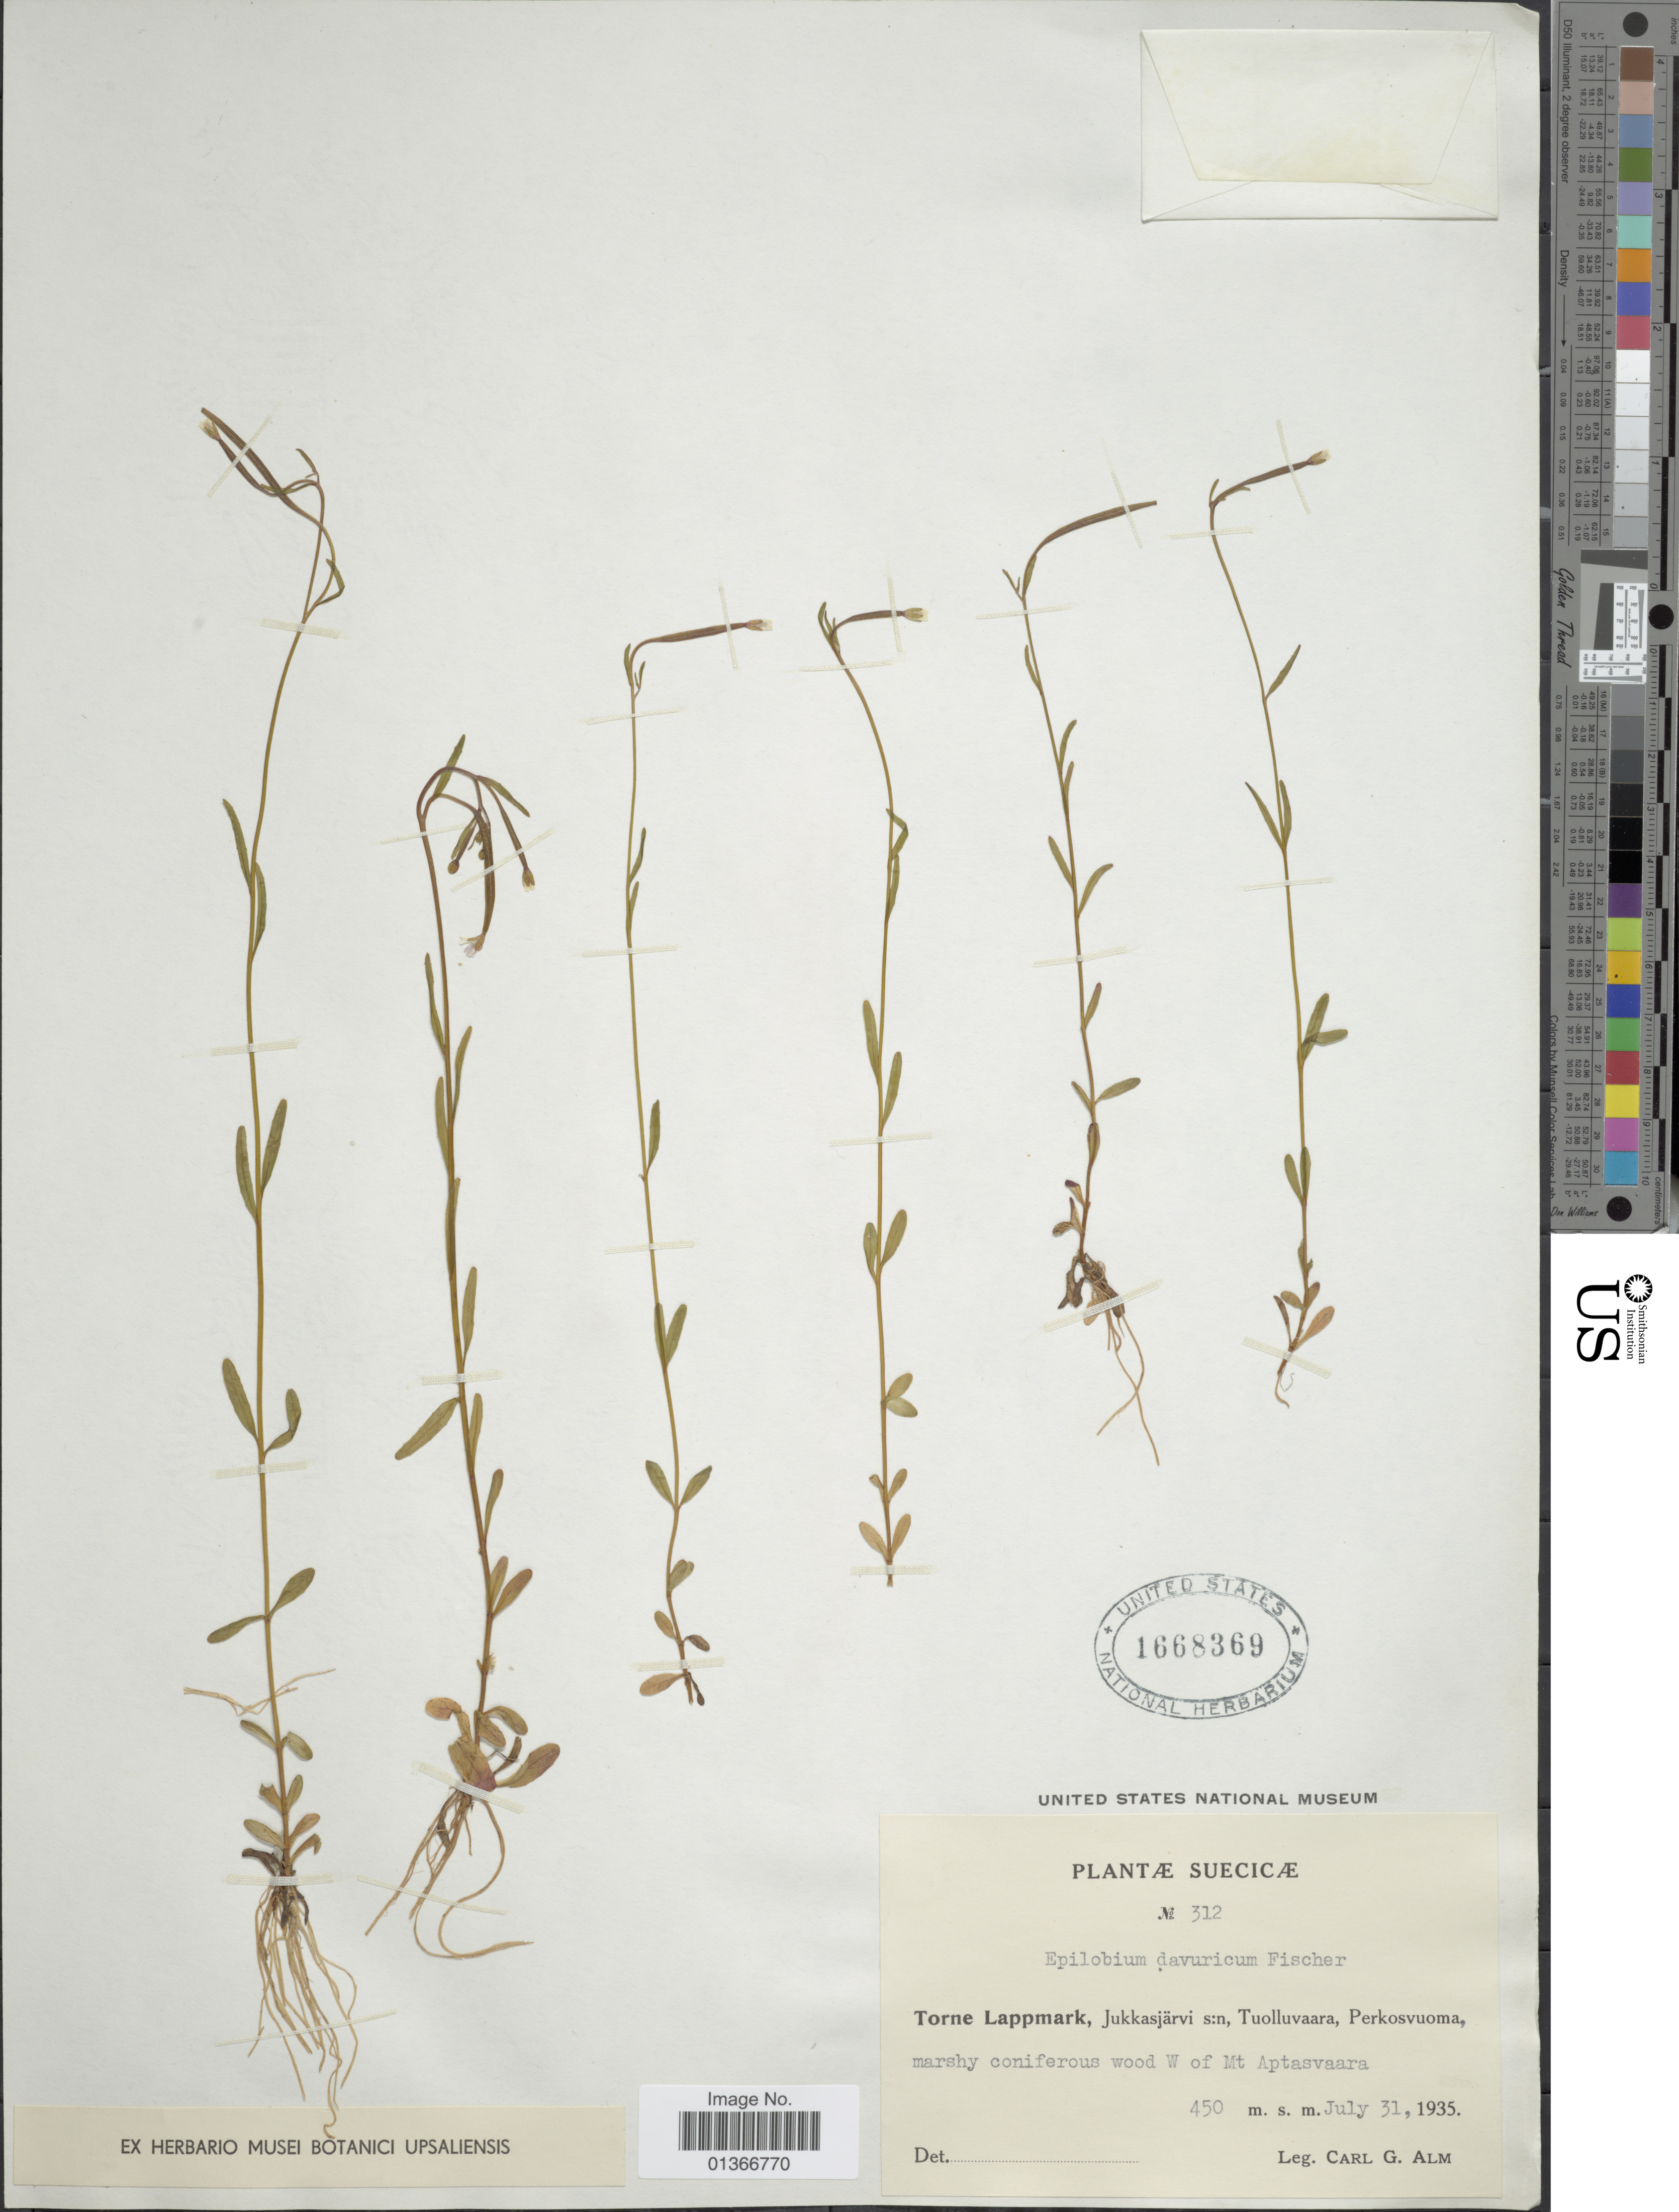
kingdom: Plantae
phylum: Tracheophyta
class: Magnoliopsida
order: Myrtales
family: Onagraceae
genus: Epilobium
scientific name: Epilobium davuricum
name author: Fisch. ex Hornem.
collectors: C. G. Alm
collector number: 312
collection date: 1935-07-31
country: Sweden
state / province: Norrbotten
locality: Torne Lappmark, Jukkasjärvi s:n, Tuolluvaara, Perkosvuoma, marshy coniferous wood W of Mt Aptasvaara.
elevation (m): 450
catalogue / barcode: US 1668369